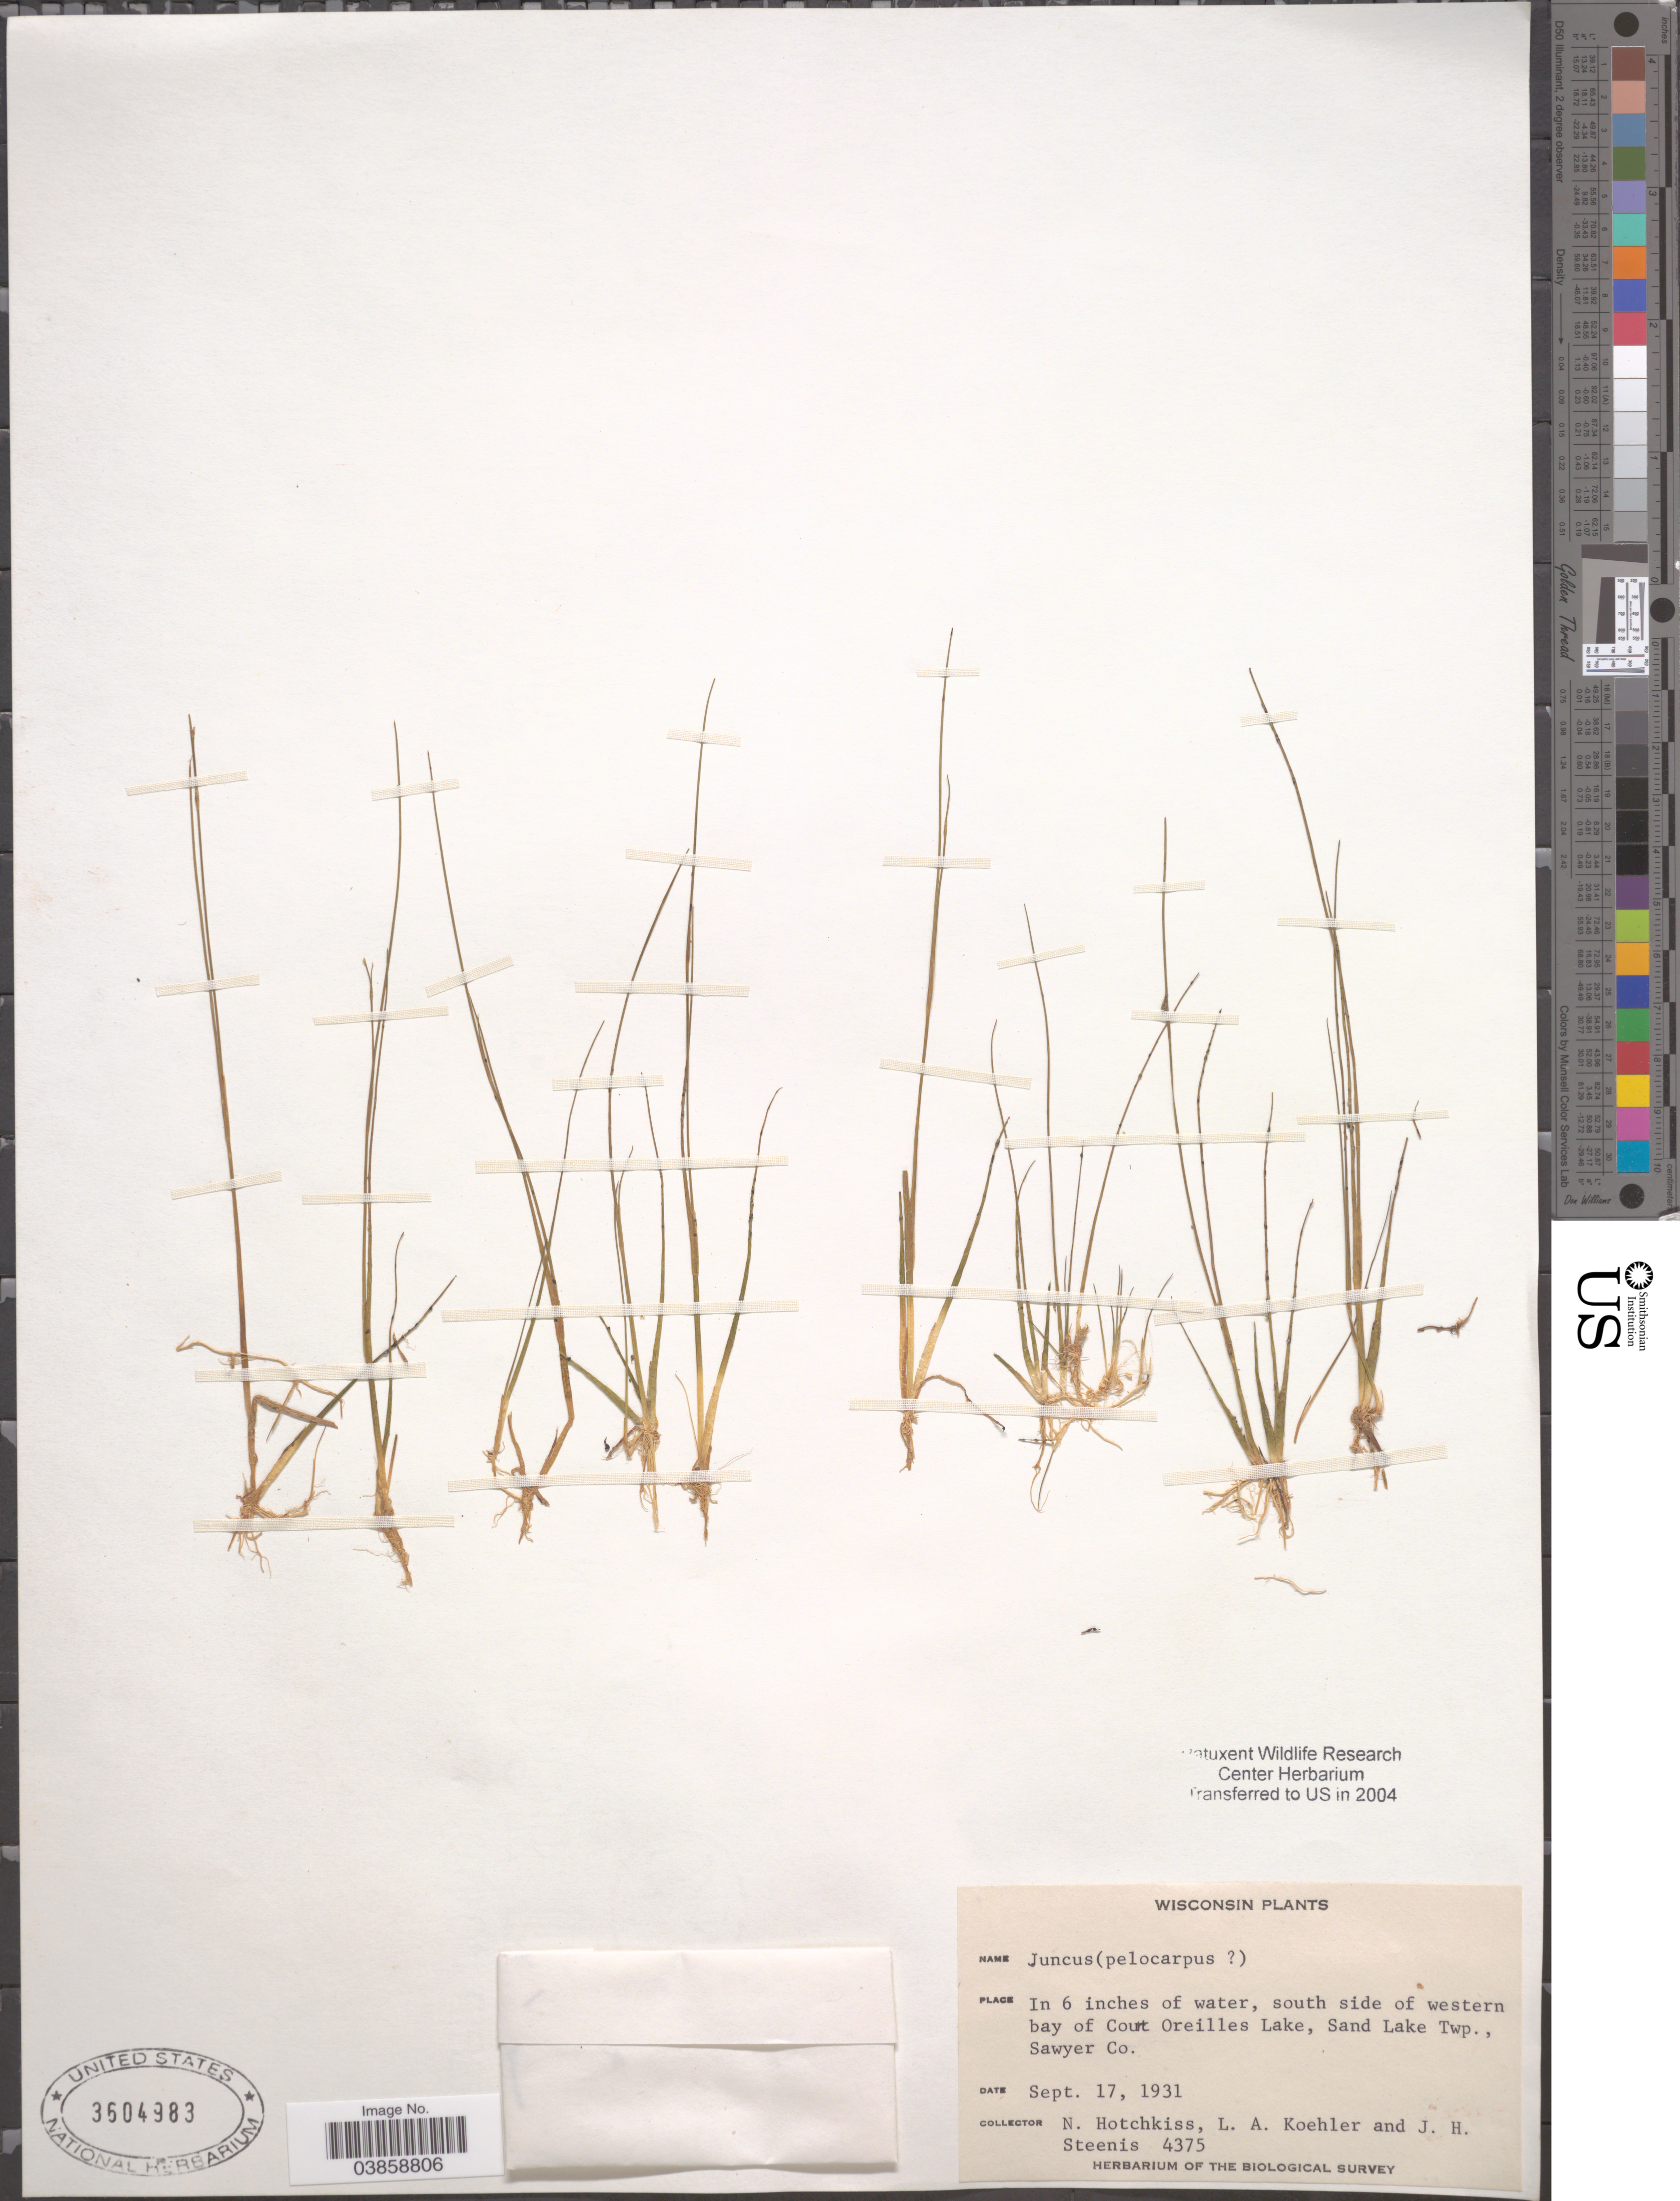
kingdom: Plantae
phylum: Tracheophyta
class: Liliopsida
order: Poales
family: Juncaceae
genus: Juncus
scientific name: Juncus sp.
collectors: N. Hotchkiss, L. Koehler & J. H. Steenis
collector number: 4375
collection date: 1931-09-19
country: United States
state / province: Wisconsin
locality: South side of western bay of Court Oreilles Lake, Sand Lake Twp., Sawyer Co.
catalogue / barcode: US 3604983